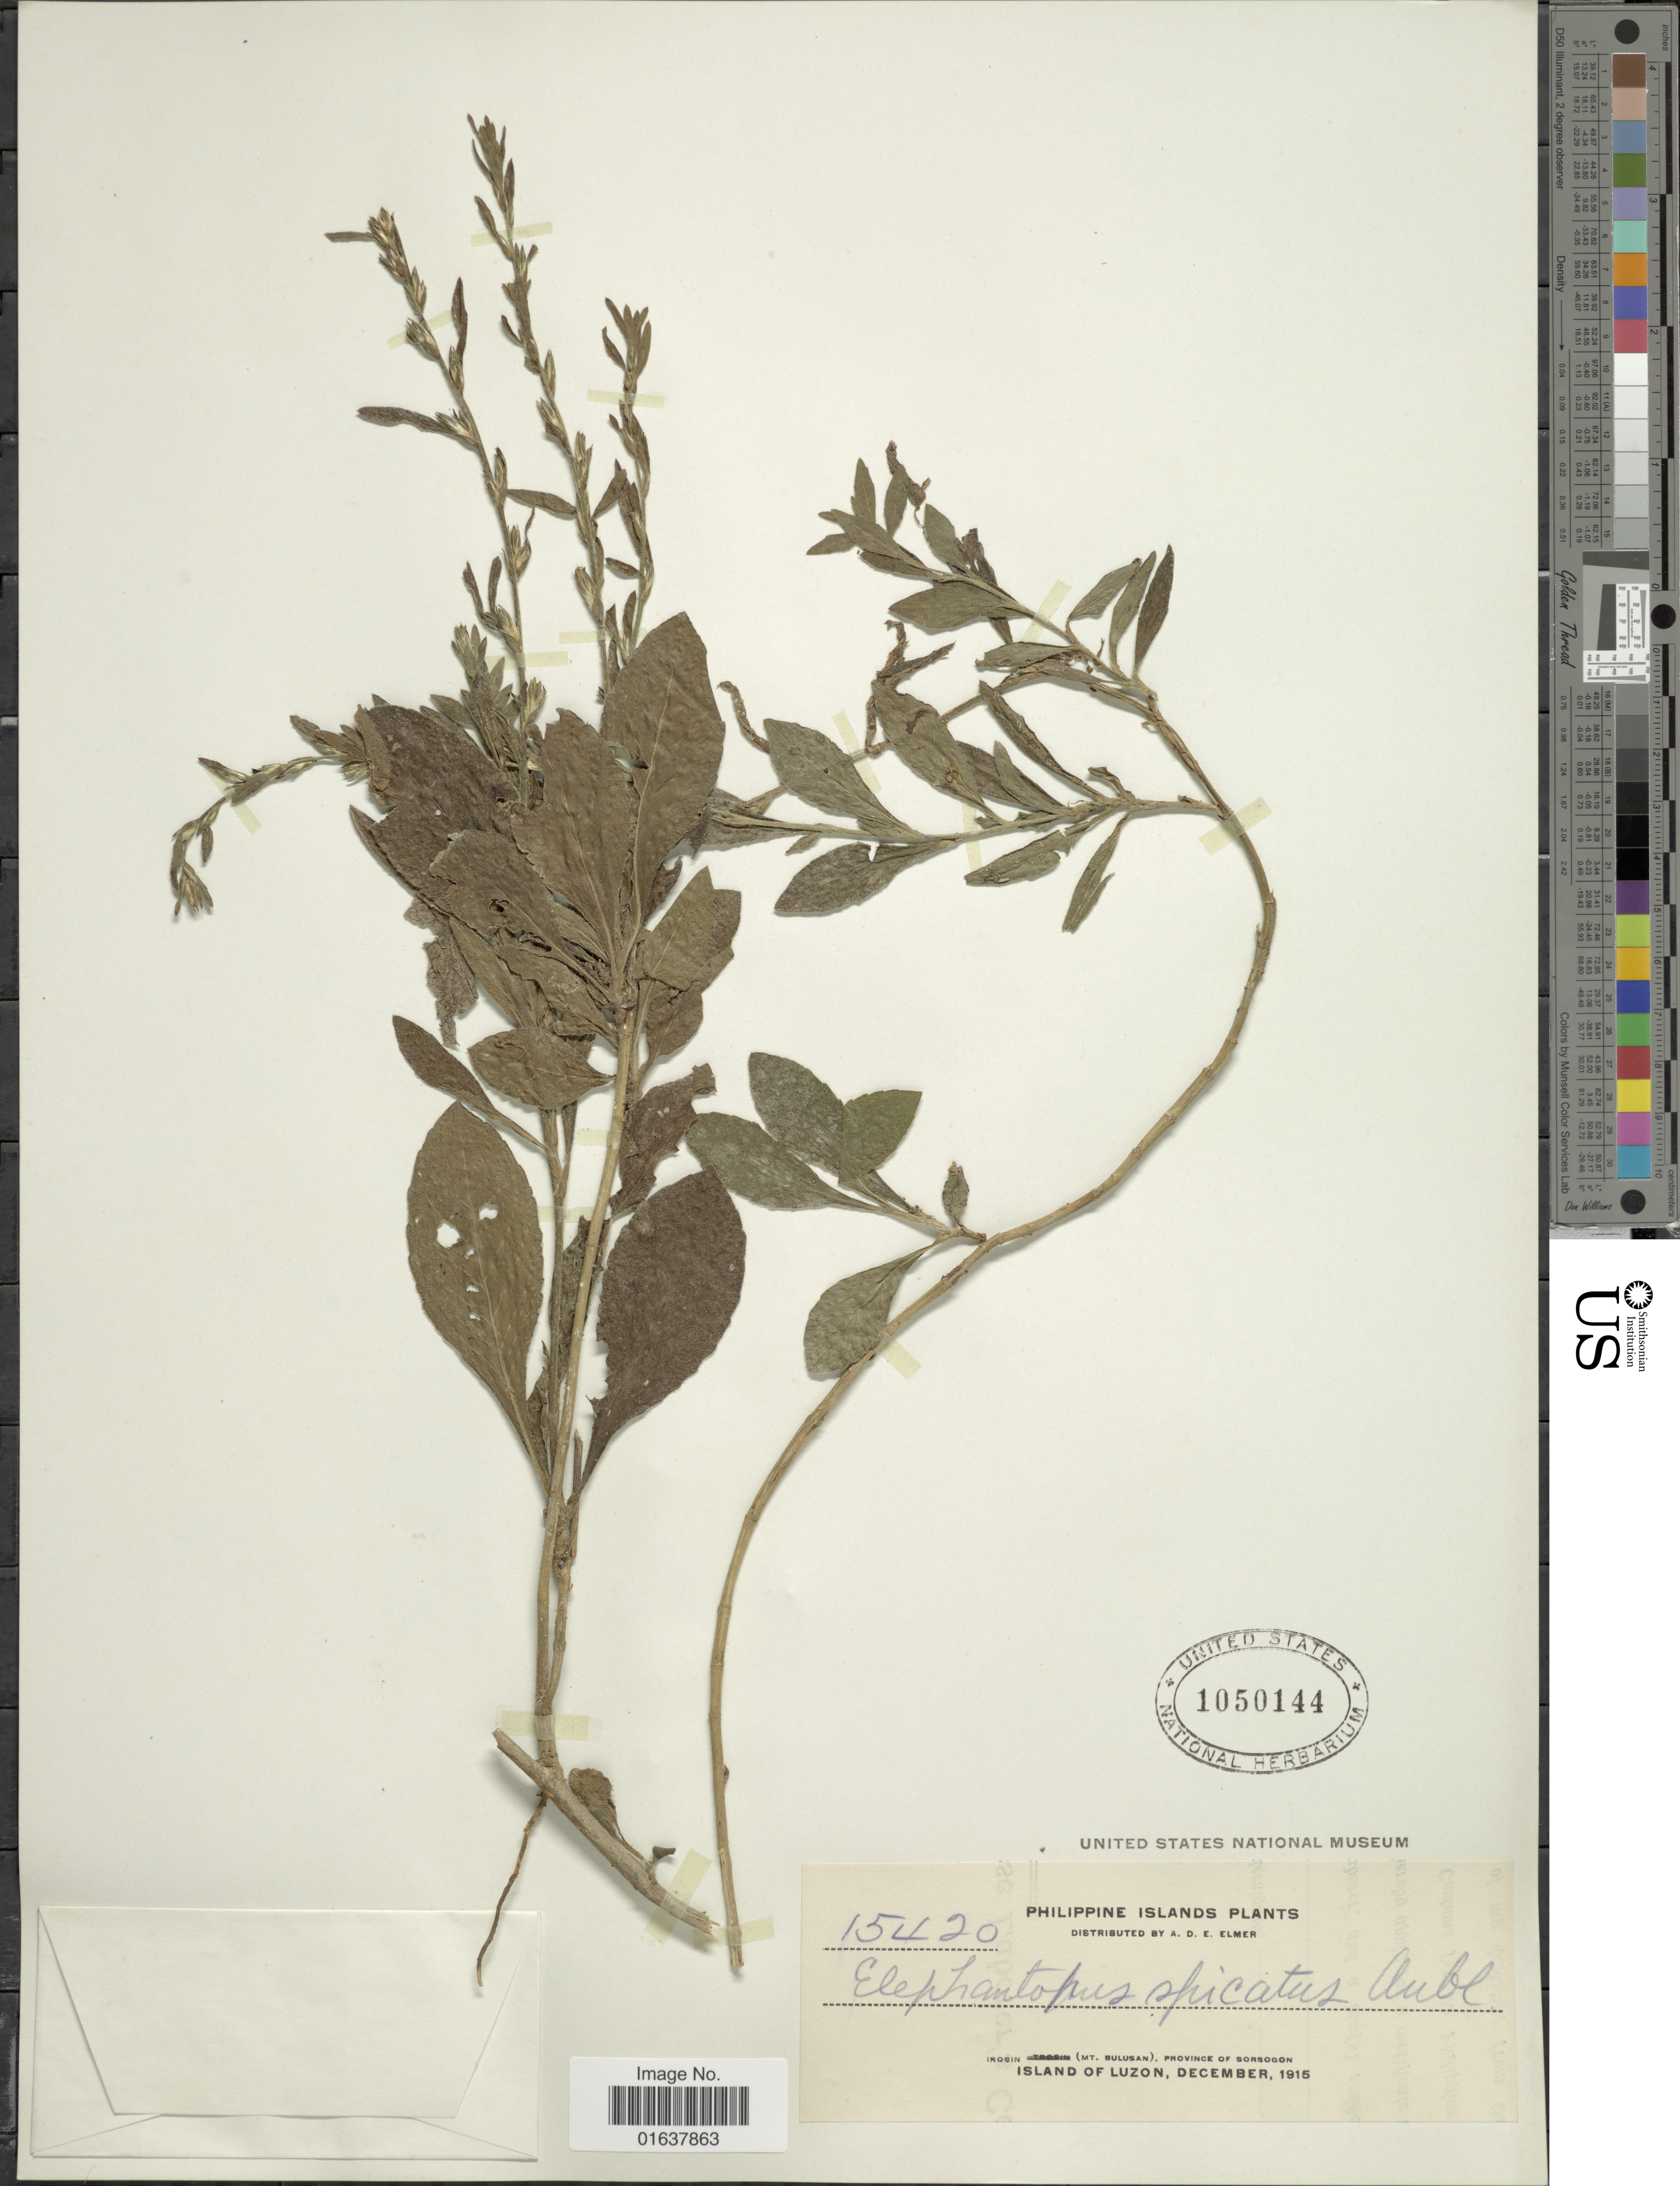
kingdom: Plantae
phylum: Tracheophyta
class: Magnoliopsida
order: Asterales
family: Asteraceae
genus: Pseudelephantopus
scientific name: Pseudelephantopus spicatus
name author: (Juss. ex Aubl.) C.F. Baker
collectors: A. D. E. Elmer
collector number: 15420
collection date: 1915-12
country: Philippines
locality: Irosin (Mt. Bulusan), Province of Sorsogon, Island of Luzon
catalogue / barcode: US 1050144